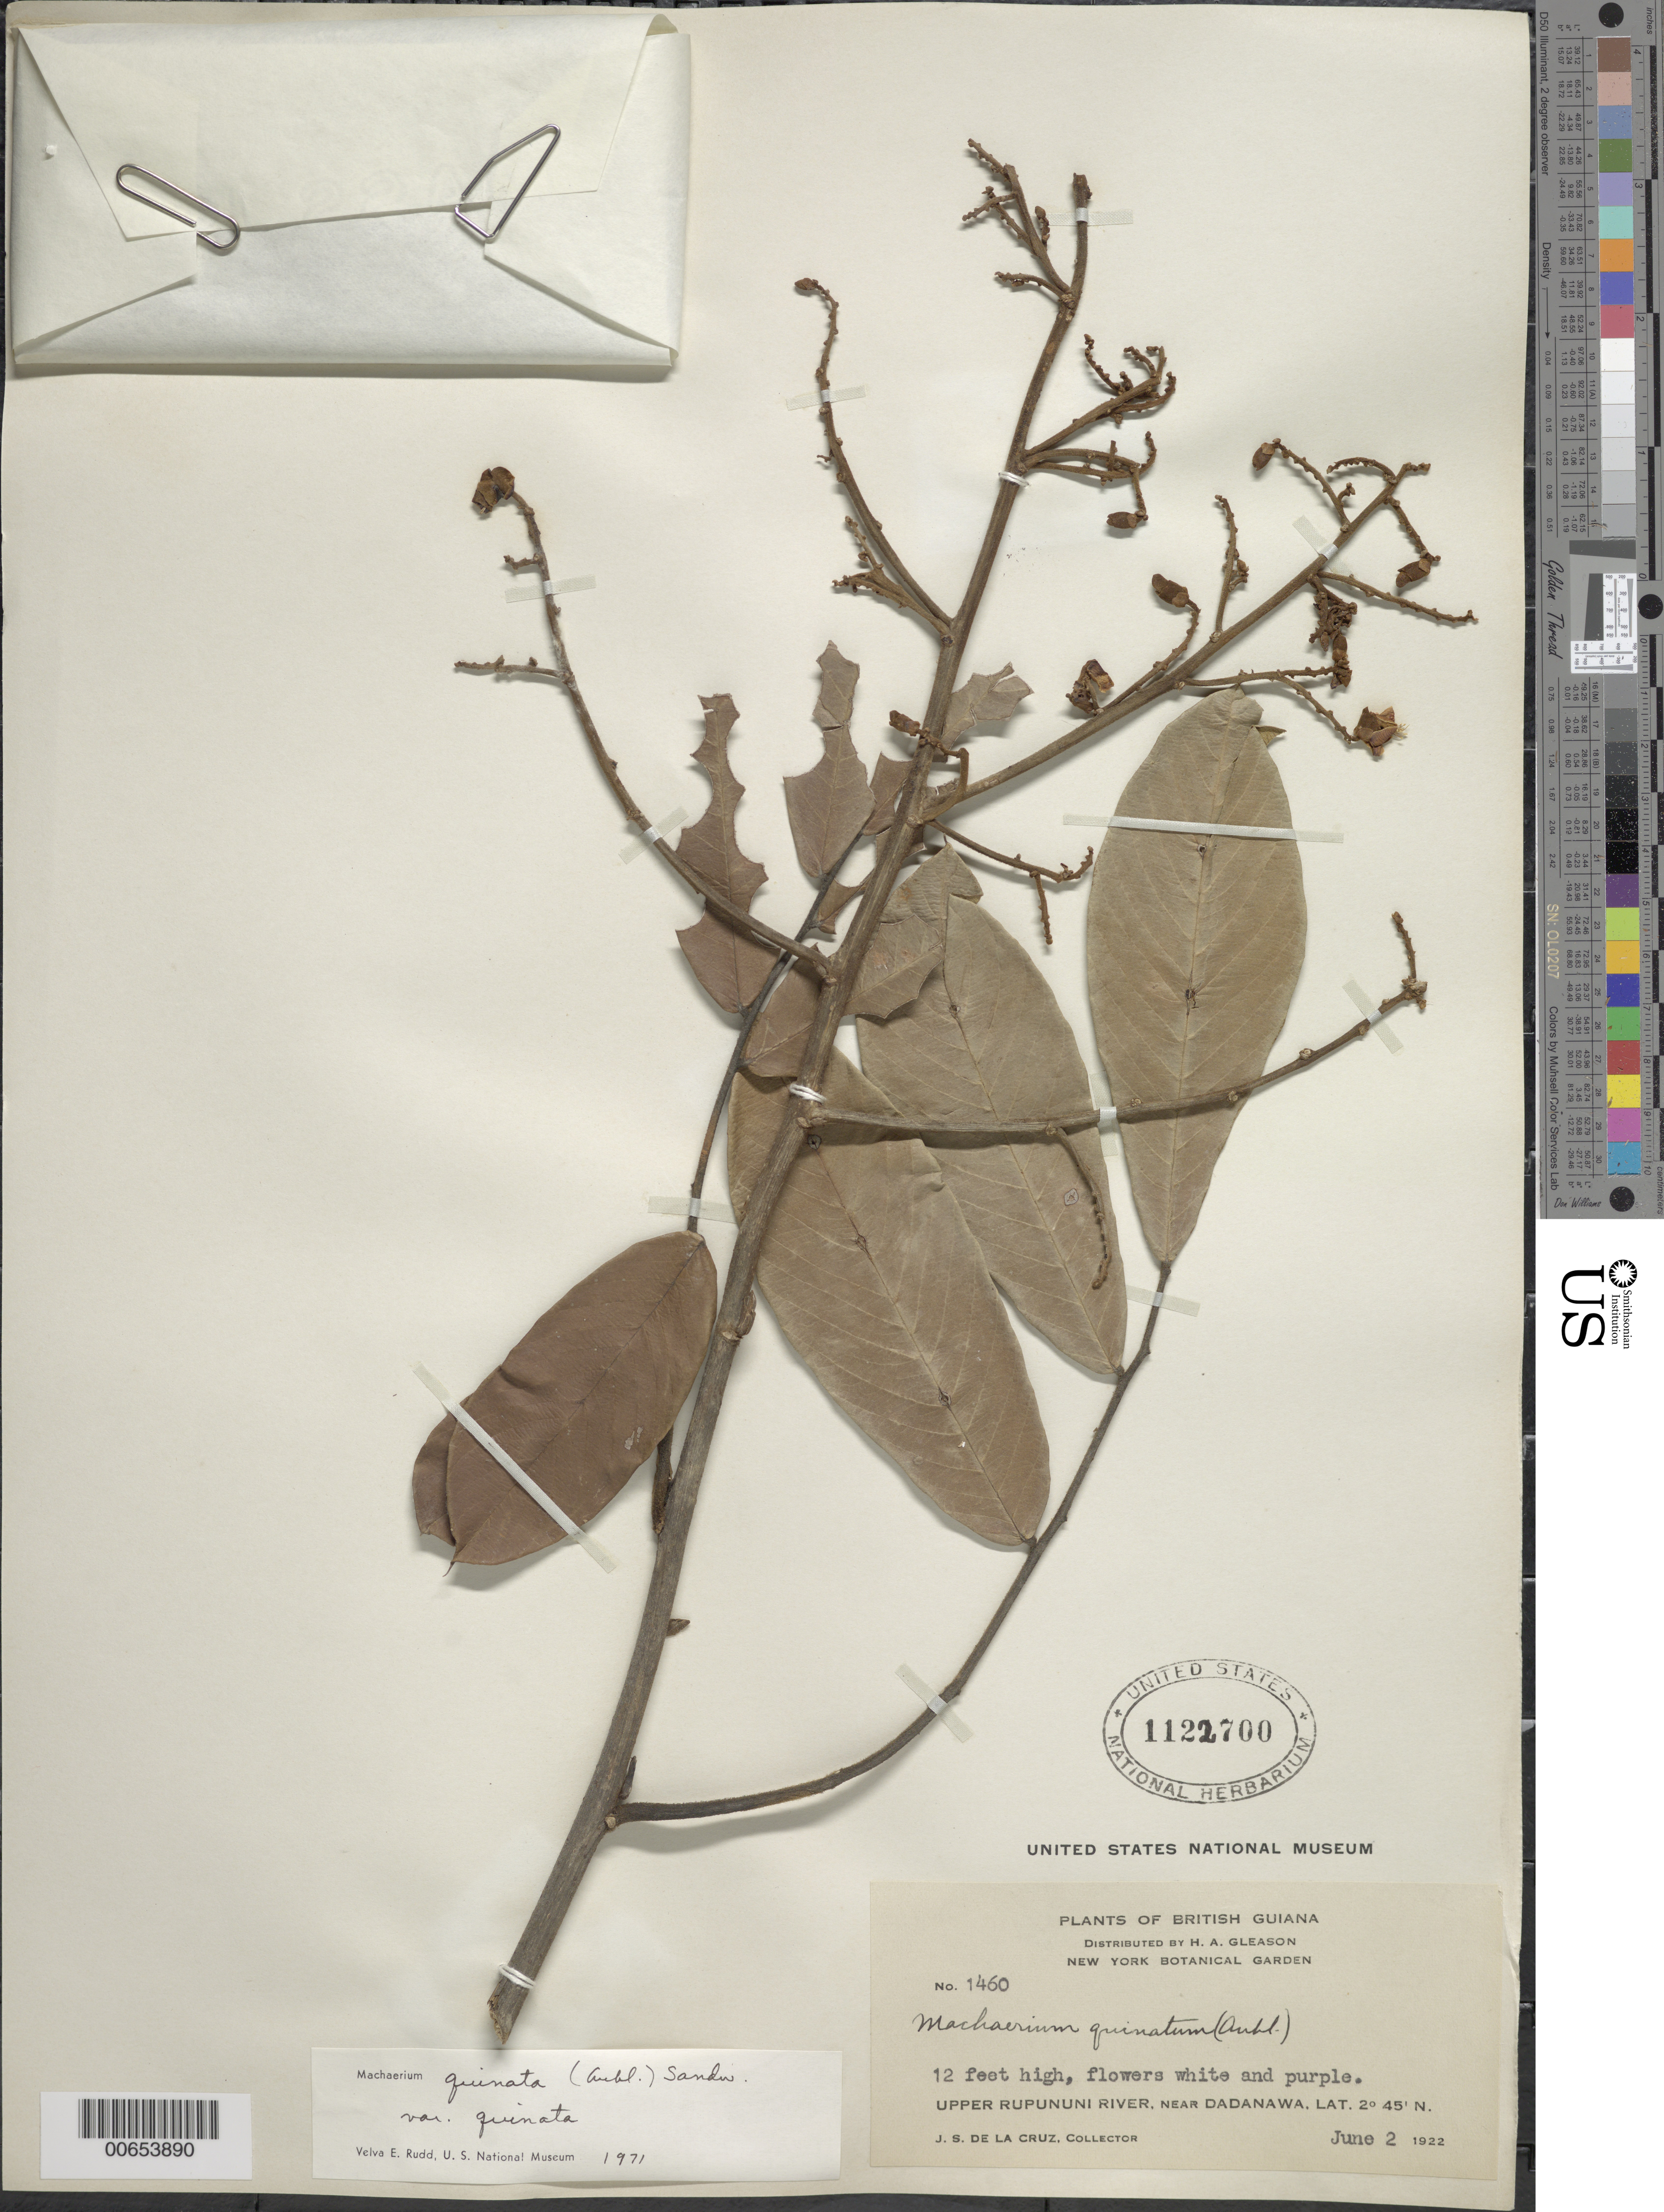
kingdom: Plantae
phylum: Tracheophyta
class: Magnoliopsida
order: Fabales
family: Fabaceae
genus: Machaerium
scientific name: Machaerium quinatum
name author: (Aubl.) Sandwith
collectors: J. S. de la Cruz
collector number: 1460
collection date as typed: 2-Jun-22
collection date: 1922-06-02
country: Guyana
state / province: U. Takutu-U. Essequibo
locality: Dadanawa, vic., upper Rupununi R.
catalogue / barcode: US 1122700